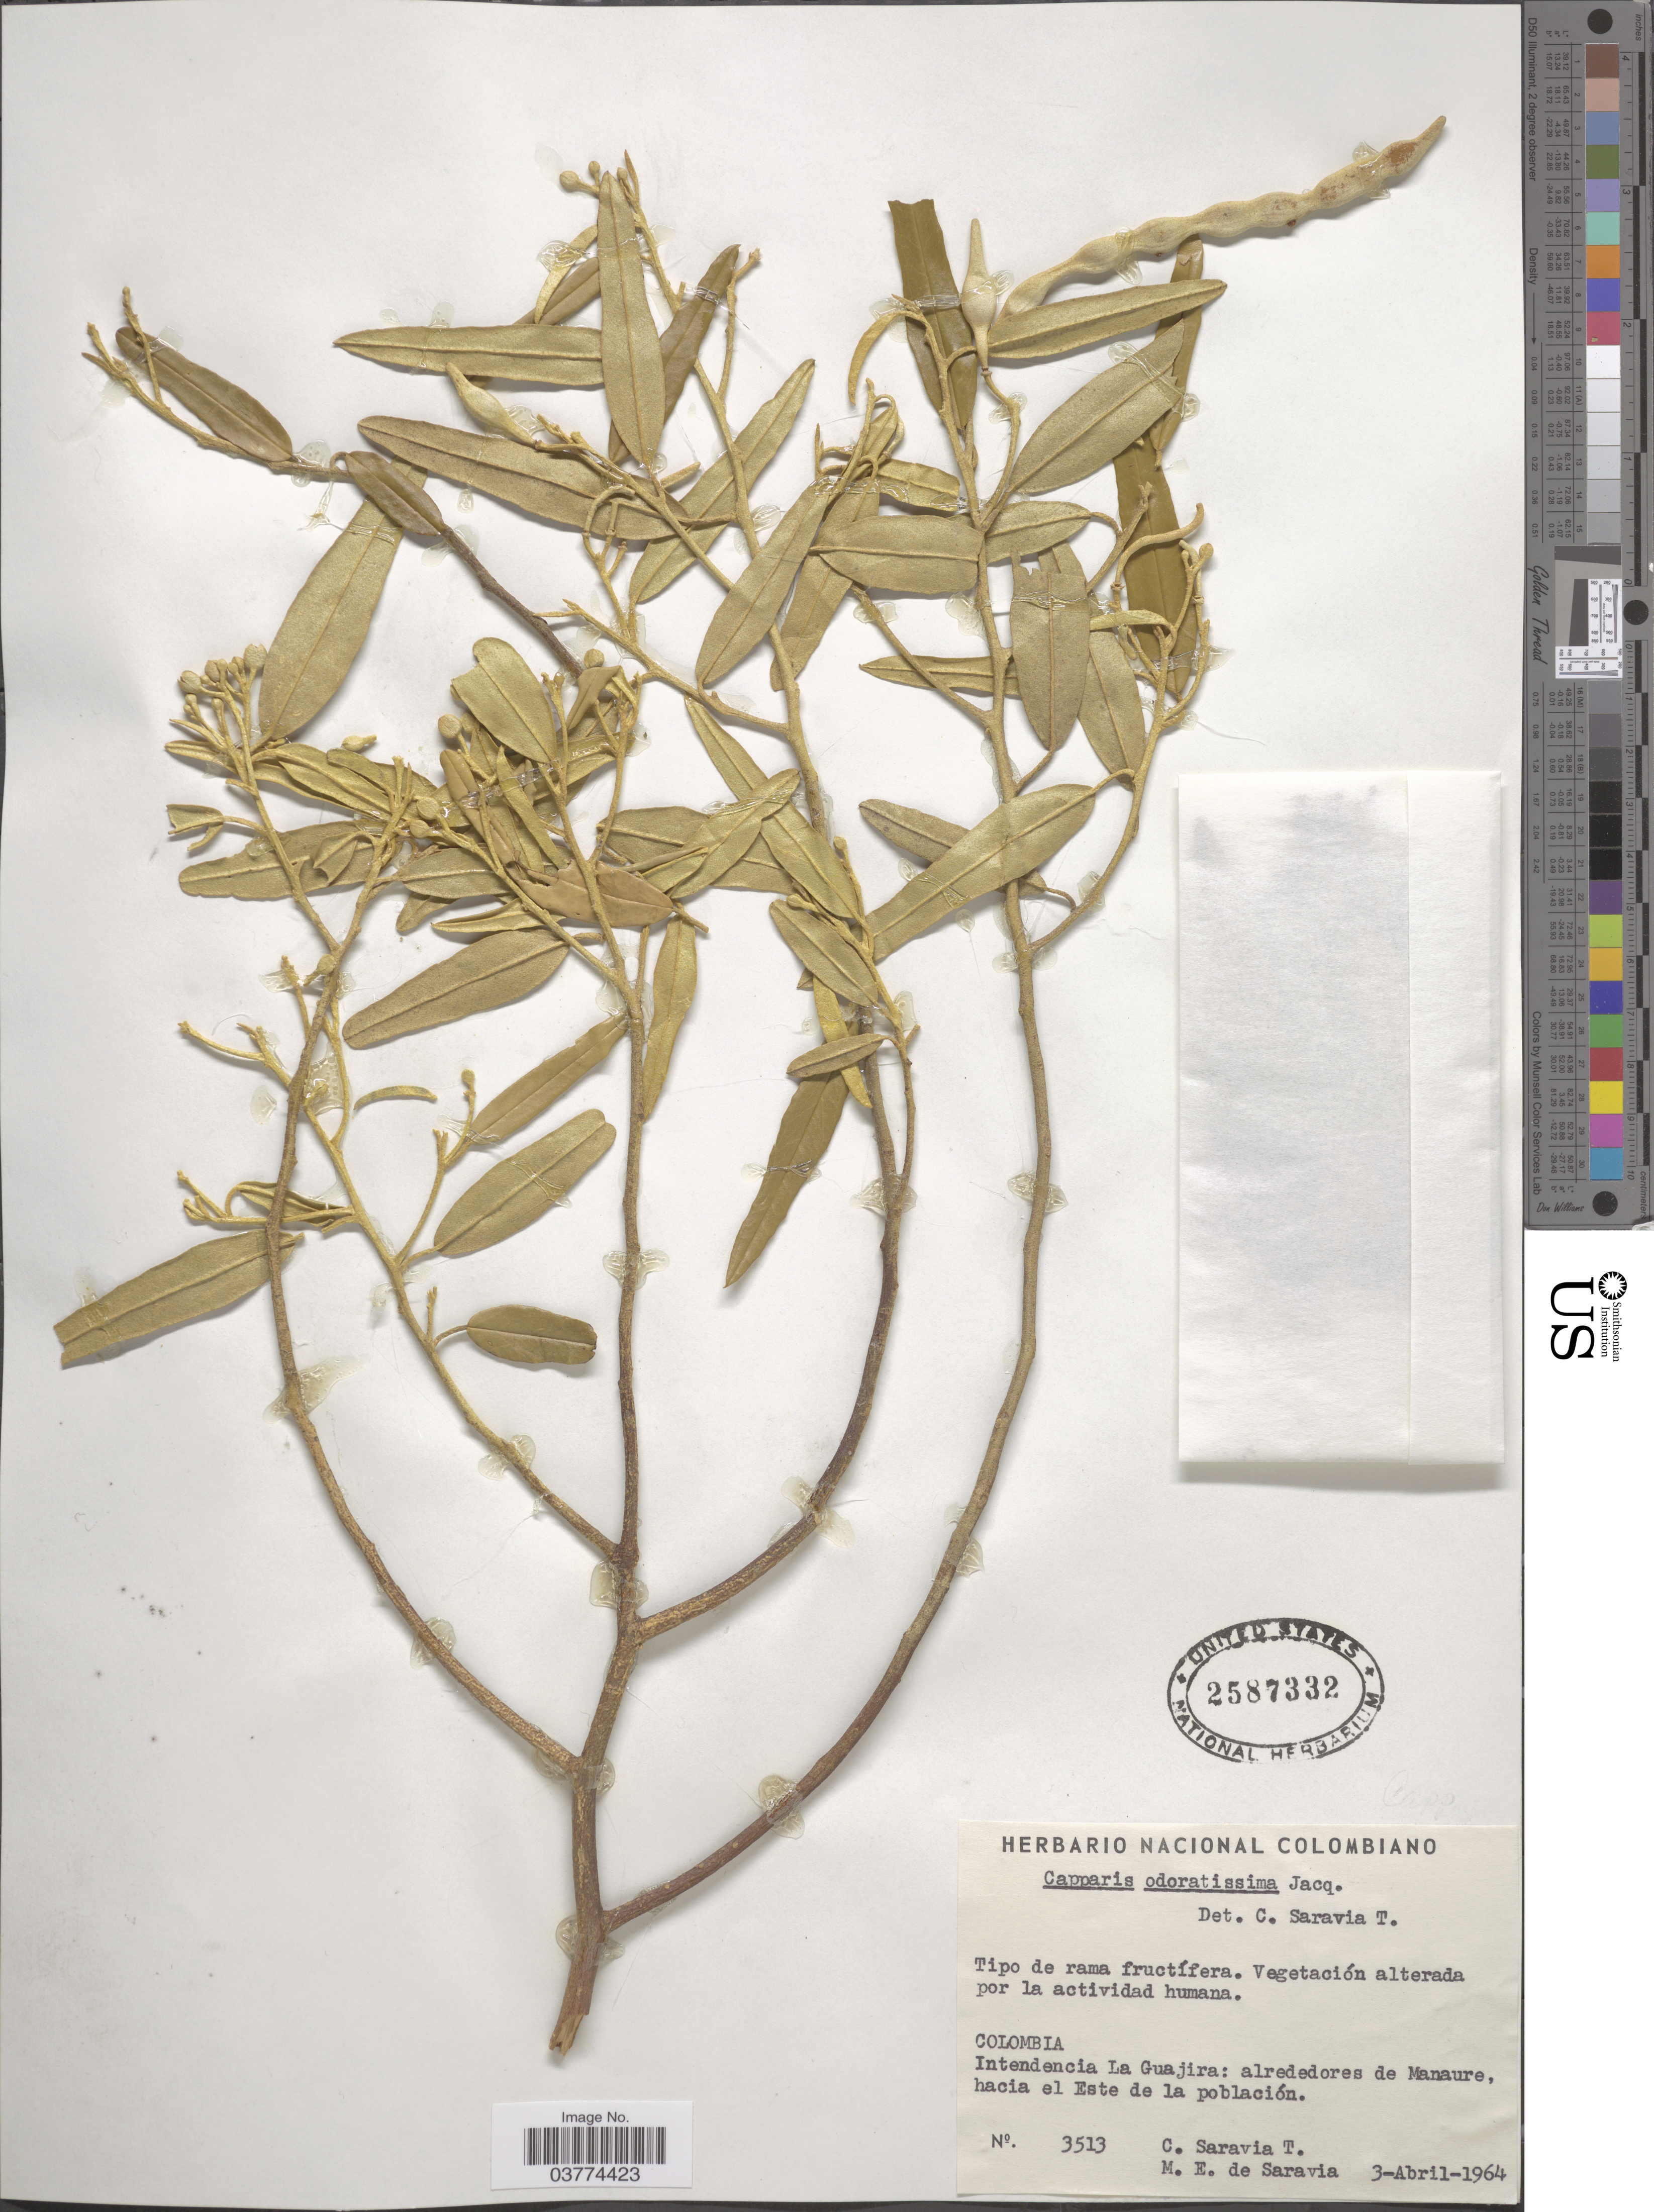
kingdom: Plantae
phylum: Tracheophyta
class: Magnoliopsida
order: Brassicales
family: Capparaceae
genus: Quadrella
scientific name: Quadrella odoratissima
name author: (Jacq.) Hutch.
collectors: C. Saravia T. & M. de Saravia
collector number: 3513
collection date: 1964-04-03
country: Colombia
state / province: La Guajira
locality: Intendencia La Guajira: alrededores de Manaure, hacia el Este de la población.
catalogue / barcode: US 2587332